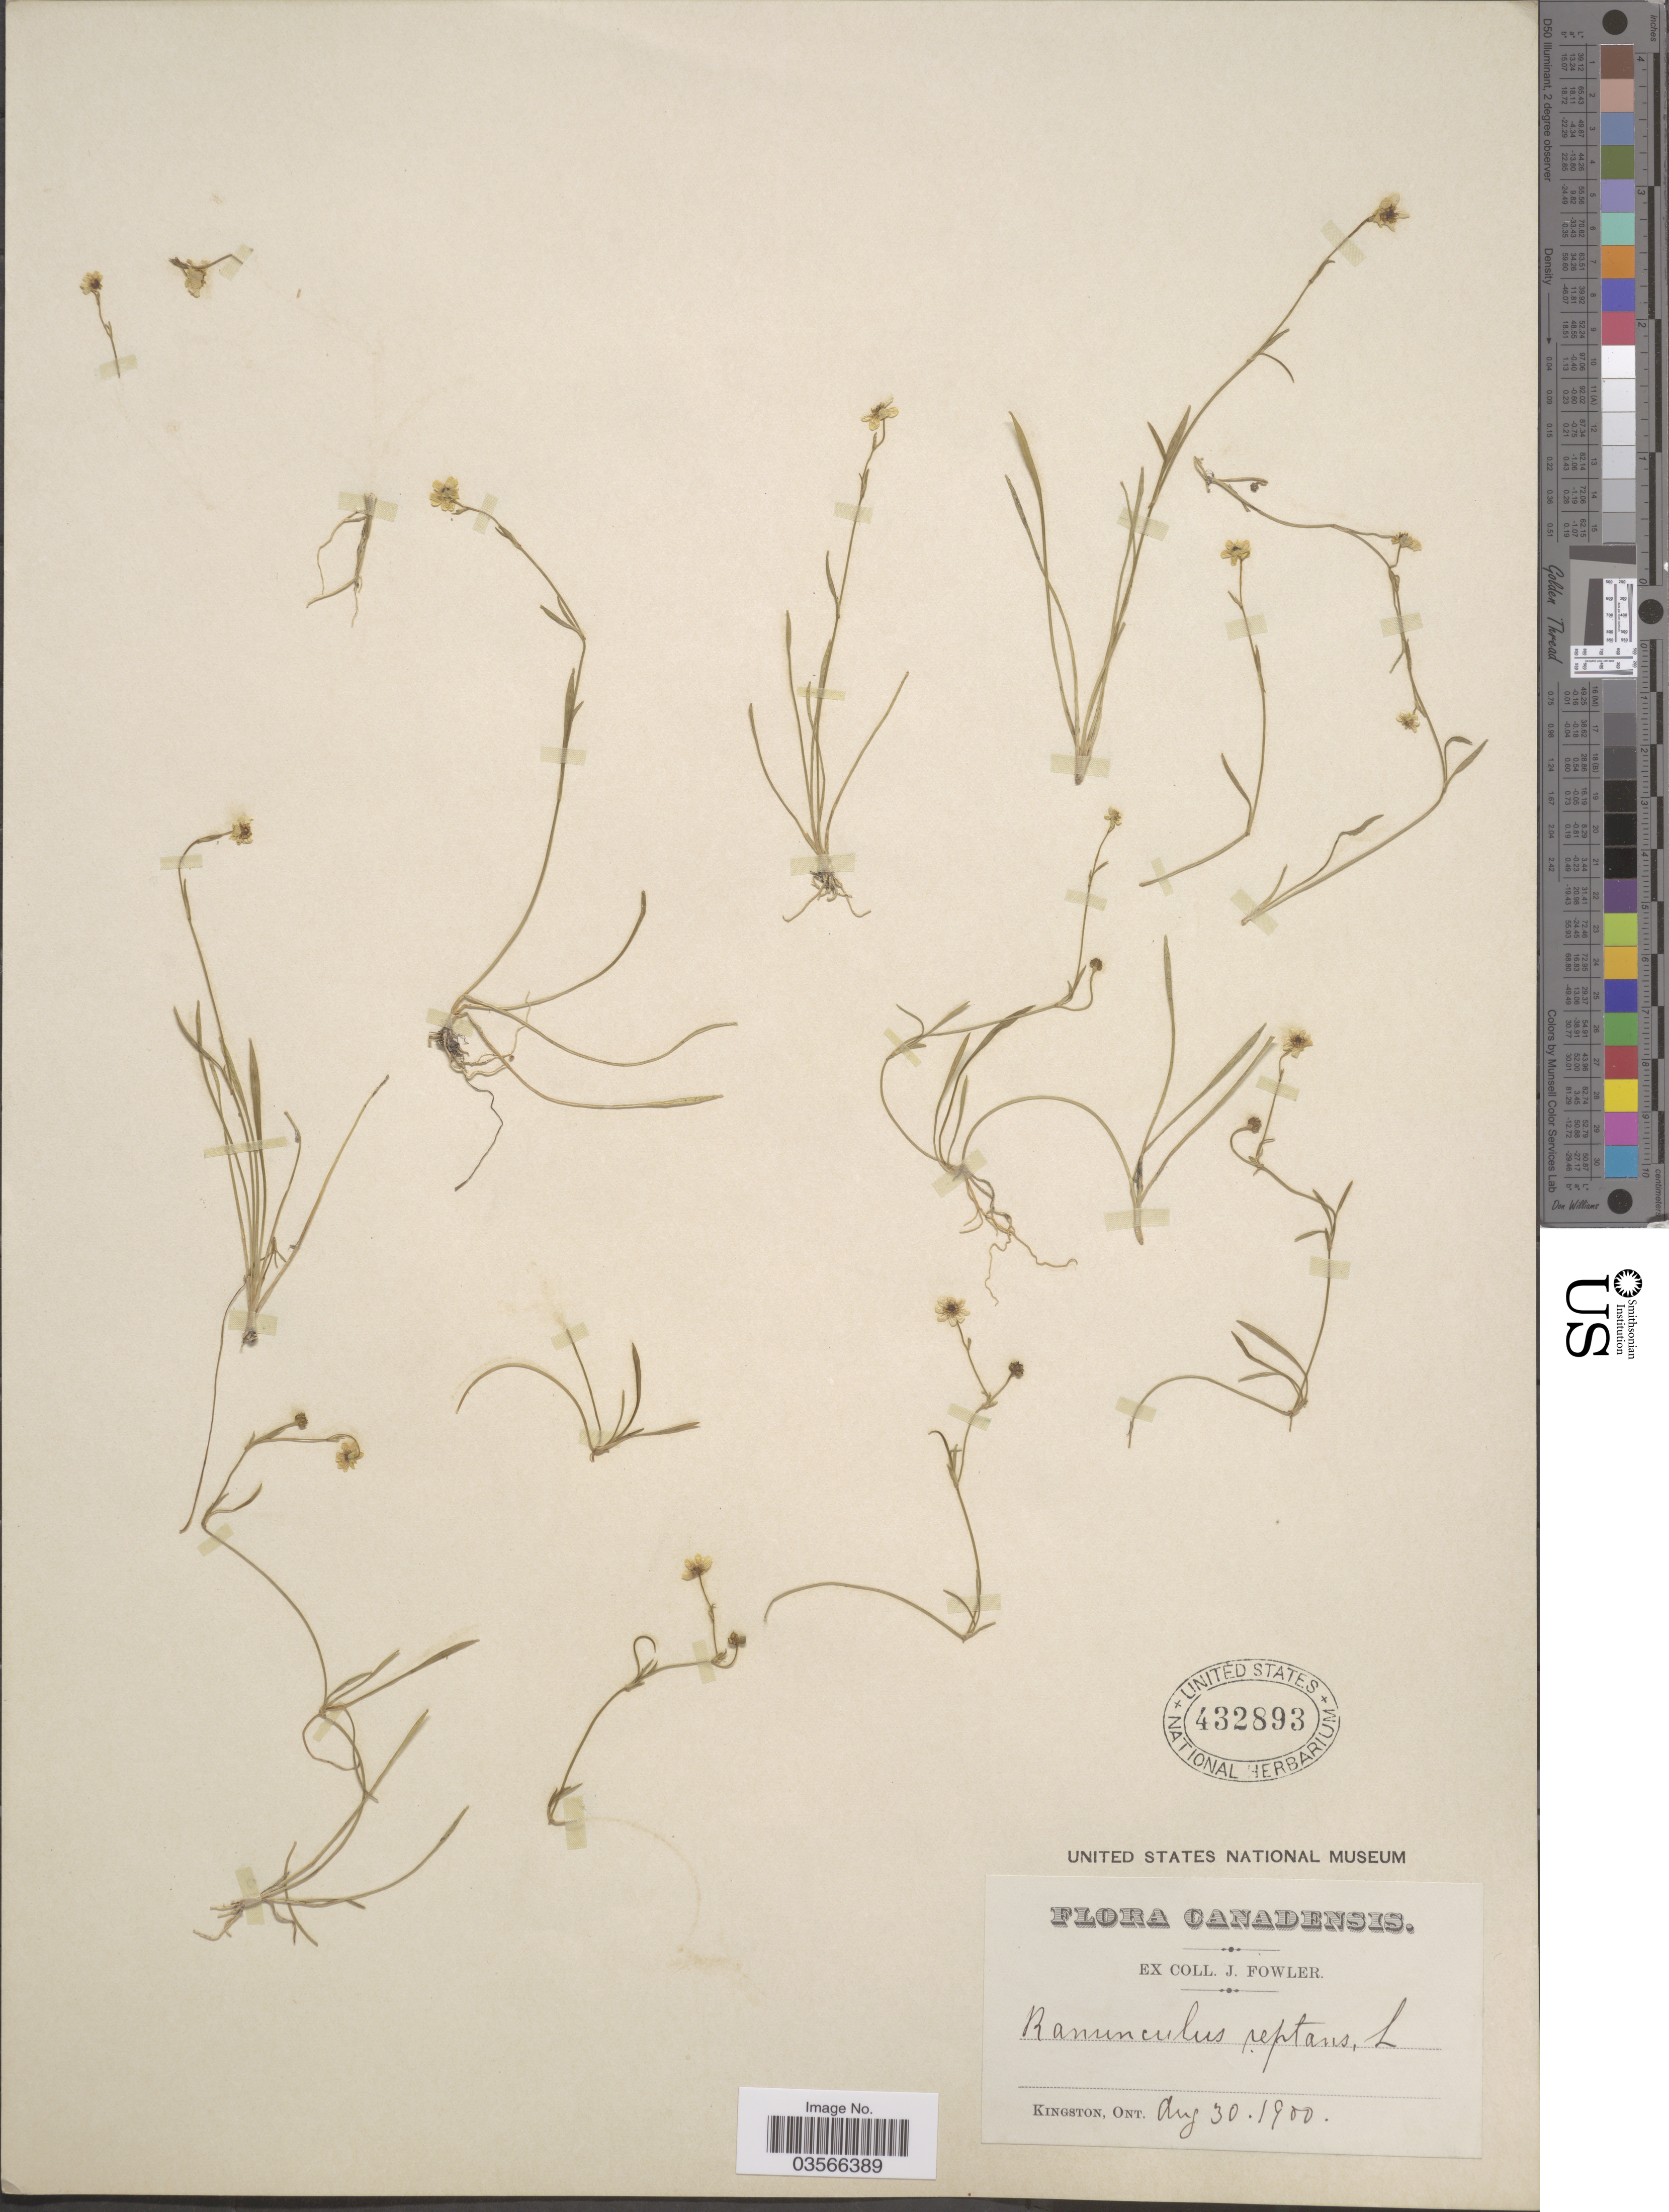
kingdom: Plantae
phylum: Tracheophyta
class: Magnoliopsida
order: Ranunculales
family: Ranunculaceae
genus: Ranunculus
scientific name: Ranunculus flammula var. filiformis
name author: (Michx.) Hook.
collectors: J. Fowler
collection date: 1900-08-30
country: Canada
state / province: Ontario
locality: Kingston.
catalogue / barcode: US 432893